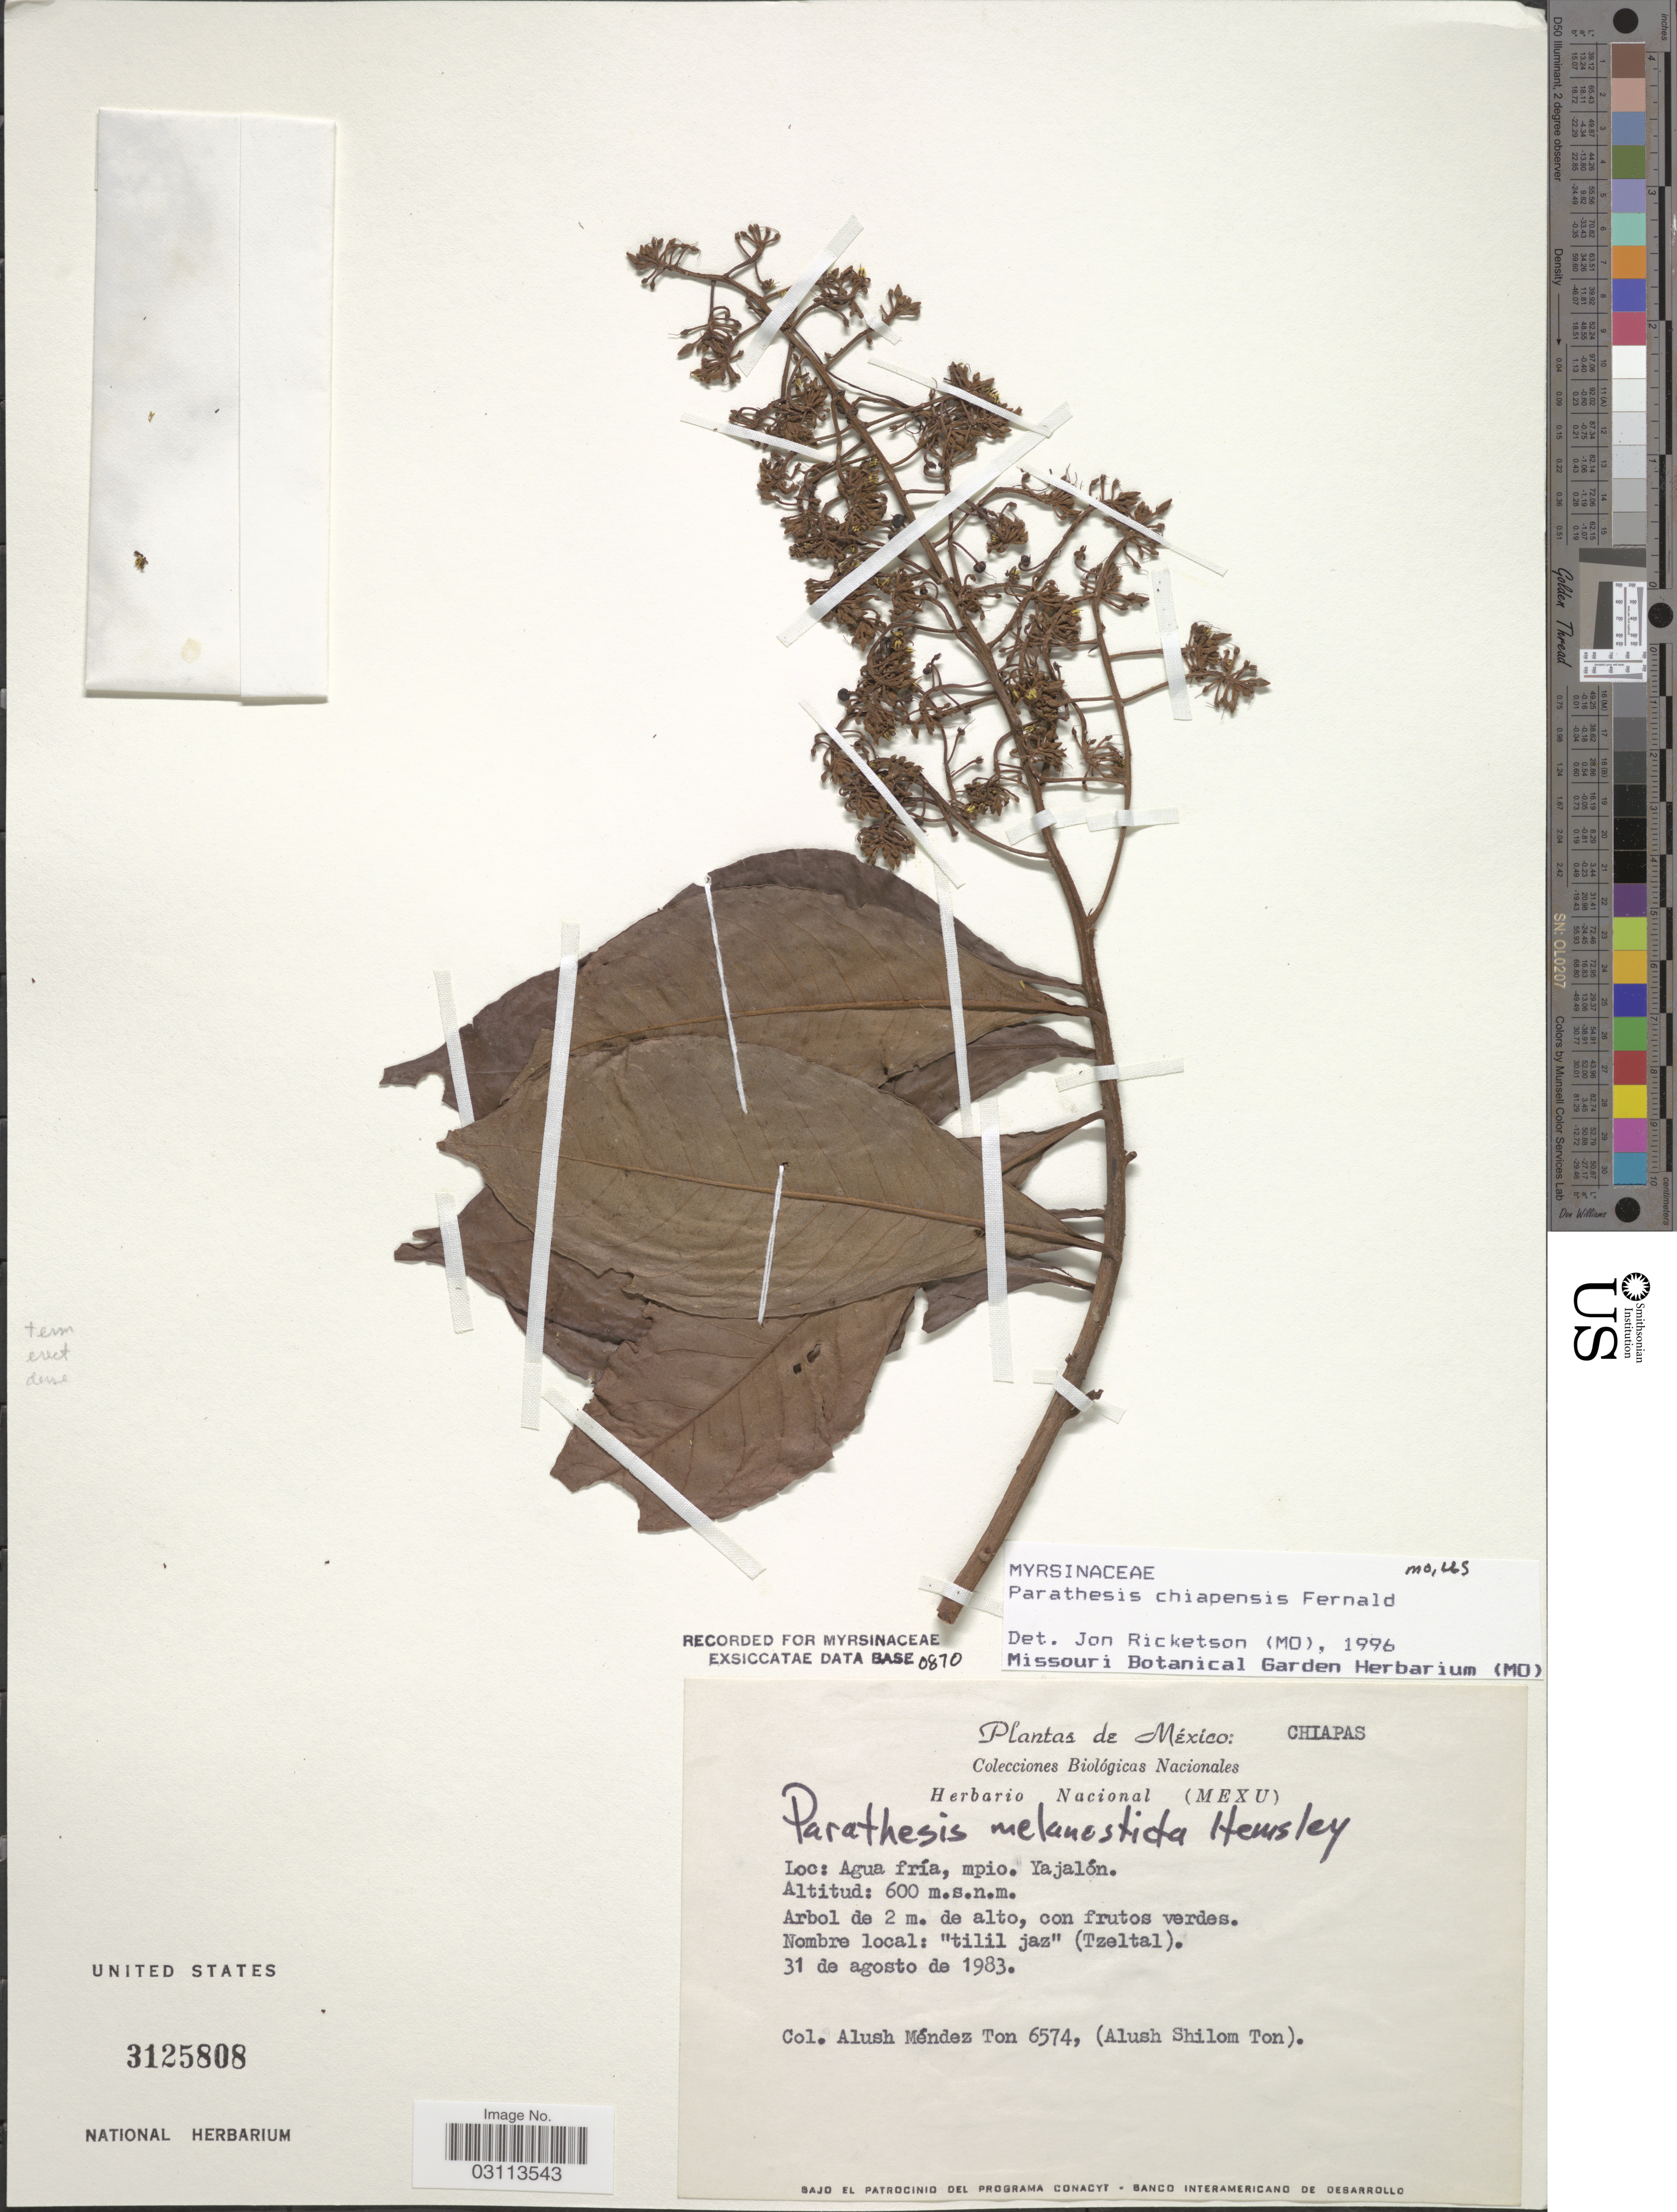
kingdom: Plantae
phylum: Tracheophyta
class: Magnoliopsida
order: Ericales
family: Primulaceae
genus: Parathesis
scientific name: Parathesis chiapensis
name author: Fernald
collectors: A. Méndez Ton & A. M. Ton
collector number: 6574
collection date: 1983-08-31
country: Mexico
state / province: Chiapas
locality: Agua fría, mpio. Yajalón.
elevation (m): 600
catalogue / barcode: US 3125808